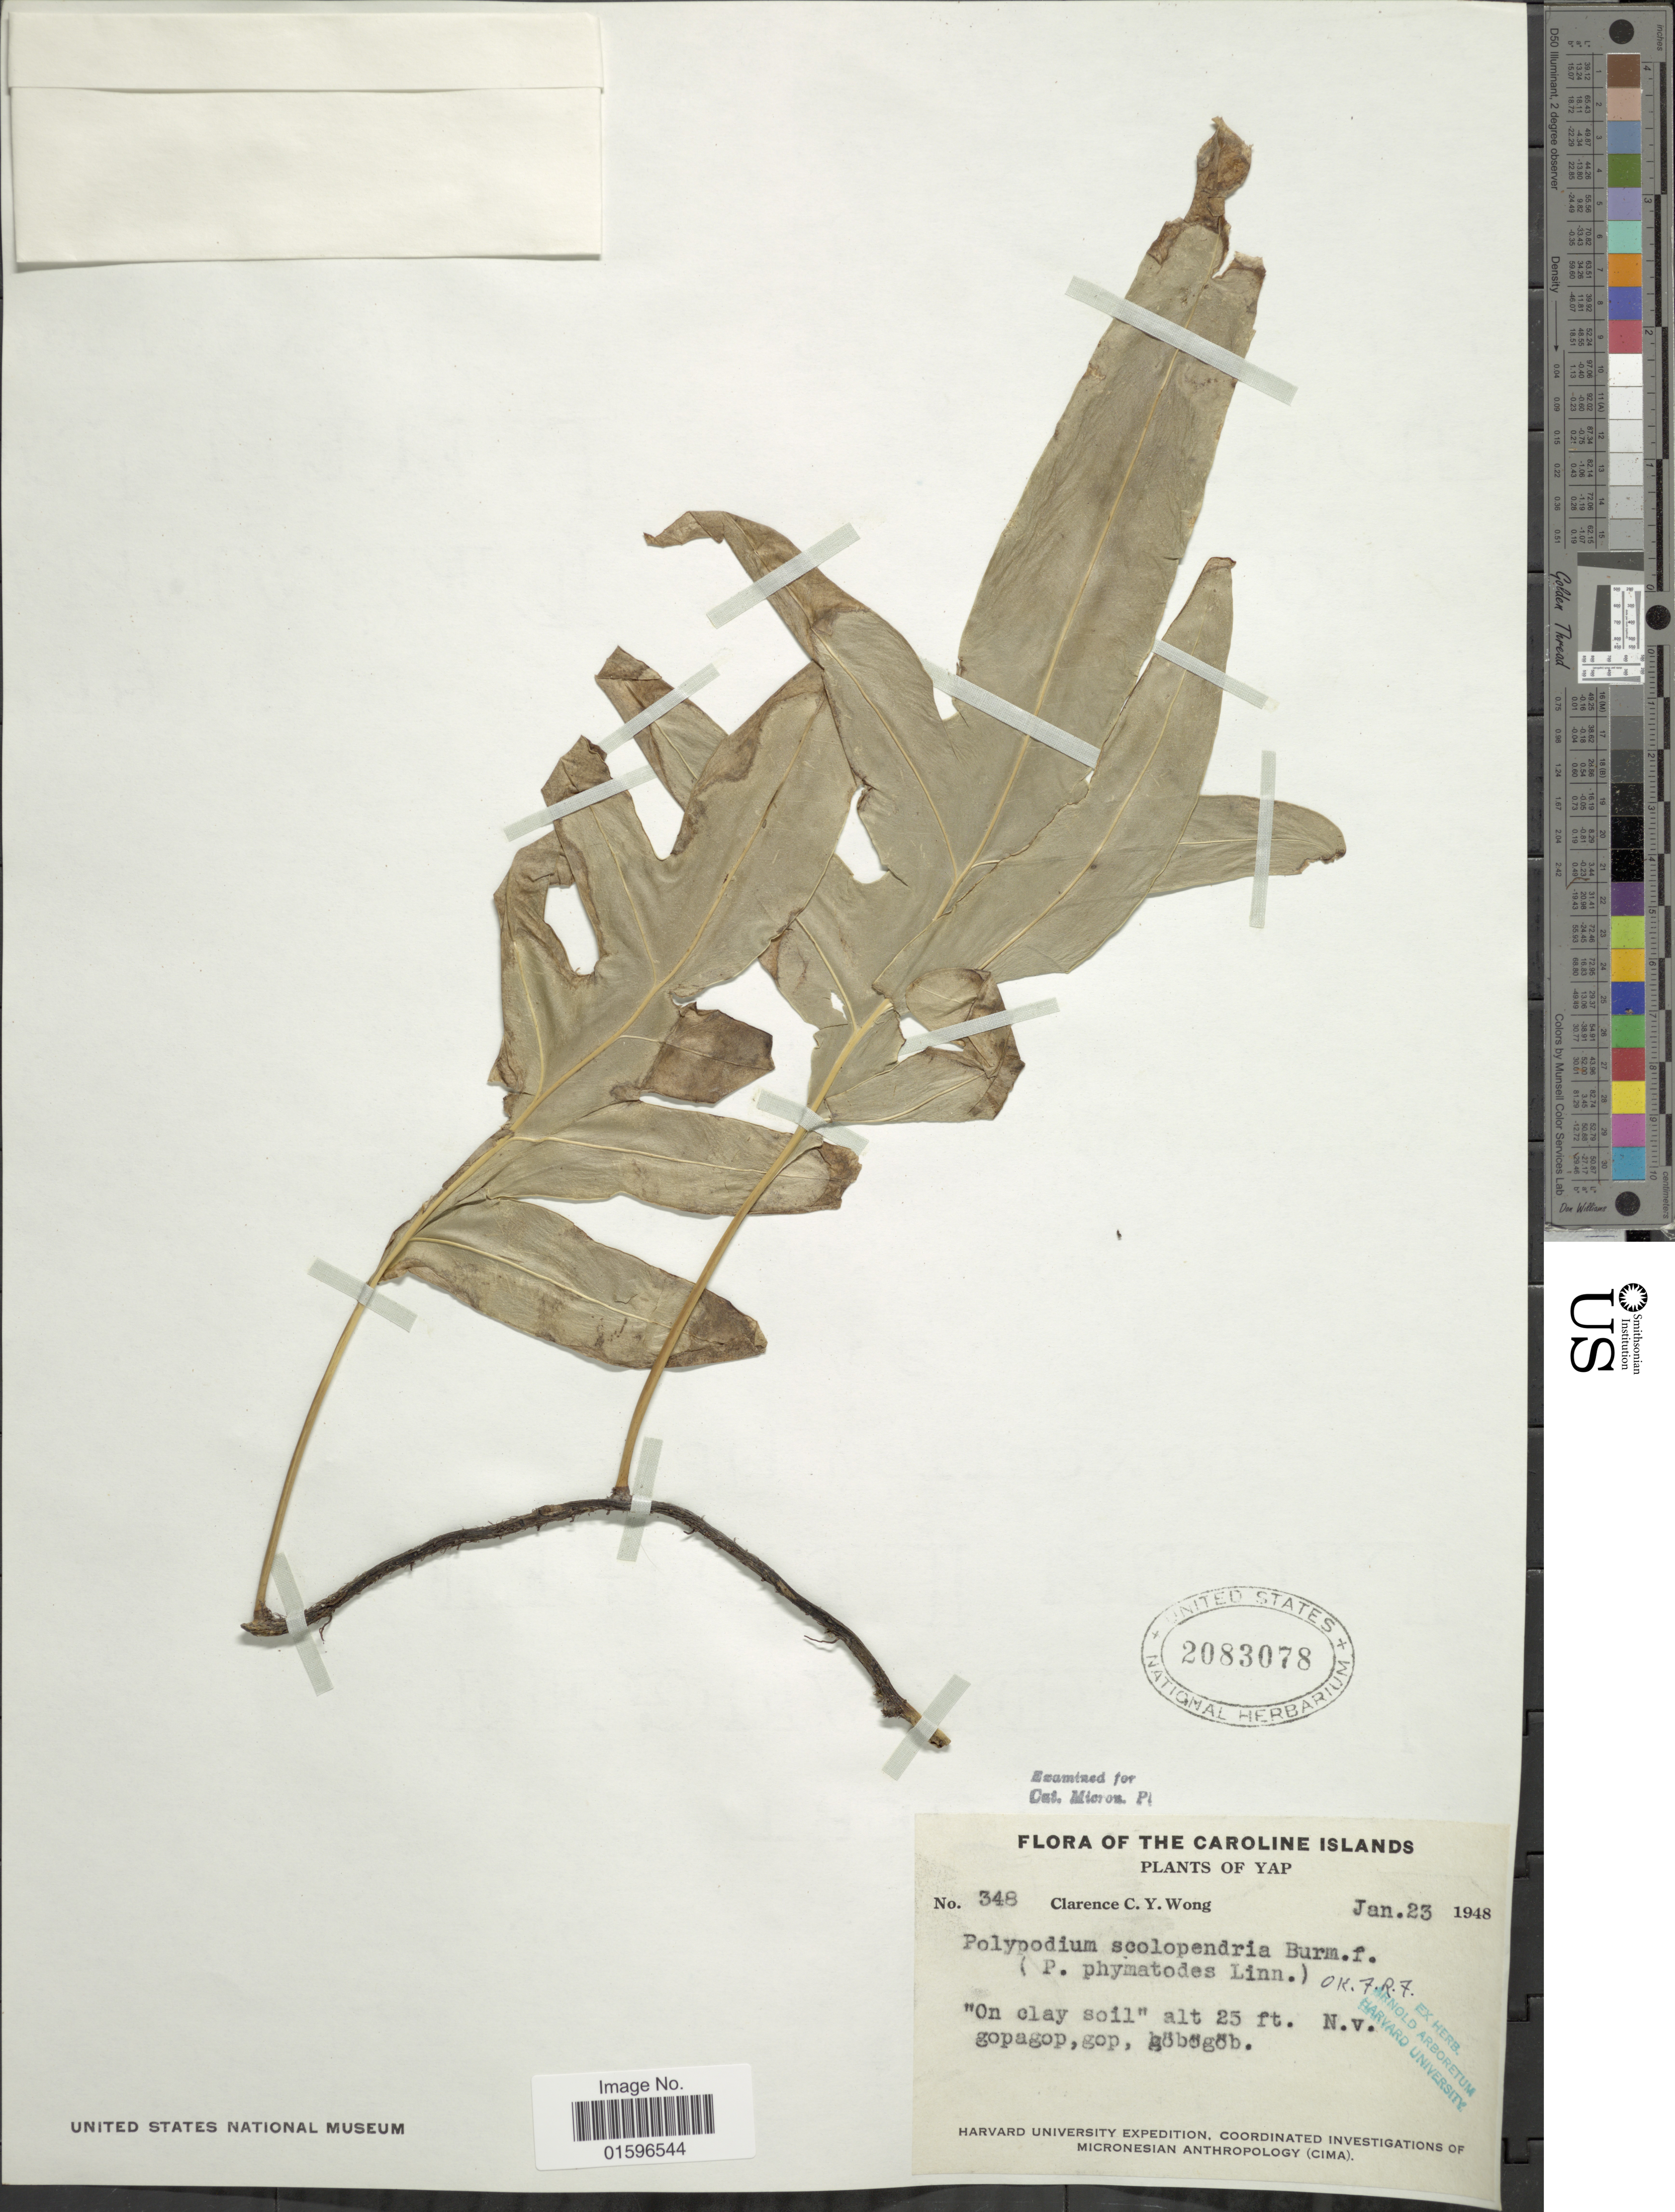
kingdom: Plantae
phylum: Tracheophyta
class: Polypodiopsida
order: Polypodiales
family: Polypodiaceae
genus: Polypodium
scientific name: Polypodium scolopendria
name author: Burm. f.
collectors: C. Y. C. Wong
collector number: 348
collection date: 1948-01-23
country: Micronesia, Federated States of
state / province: Yap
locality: Carolines Islands, Yap, N. v. gopagop, gop, gobogob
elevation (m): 8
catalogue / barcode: US 2083078